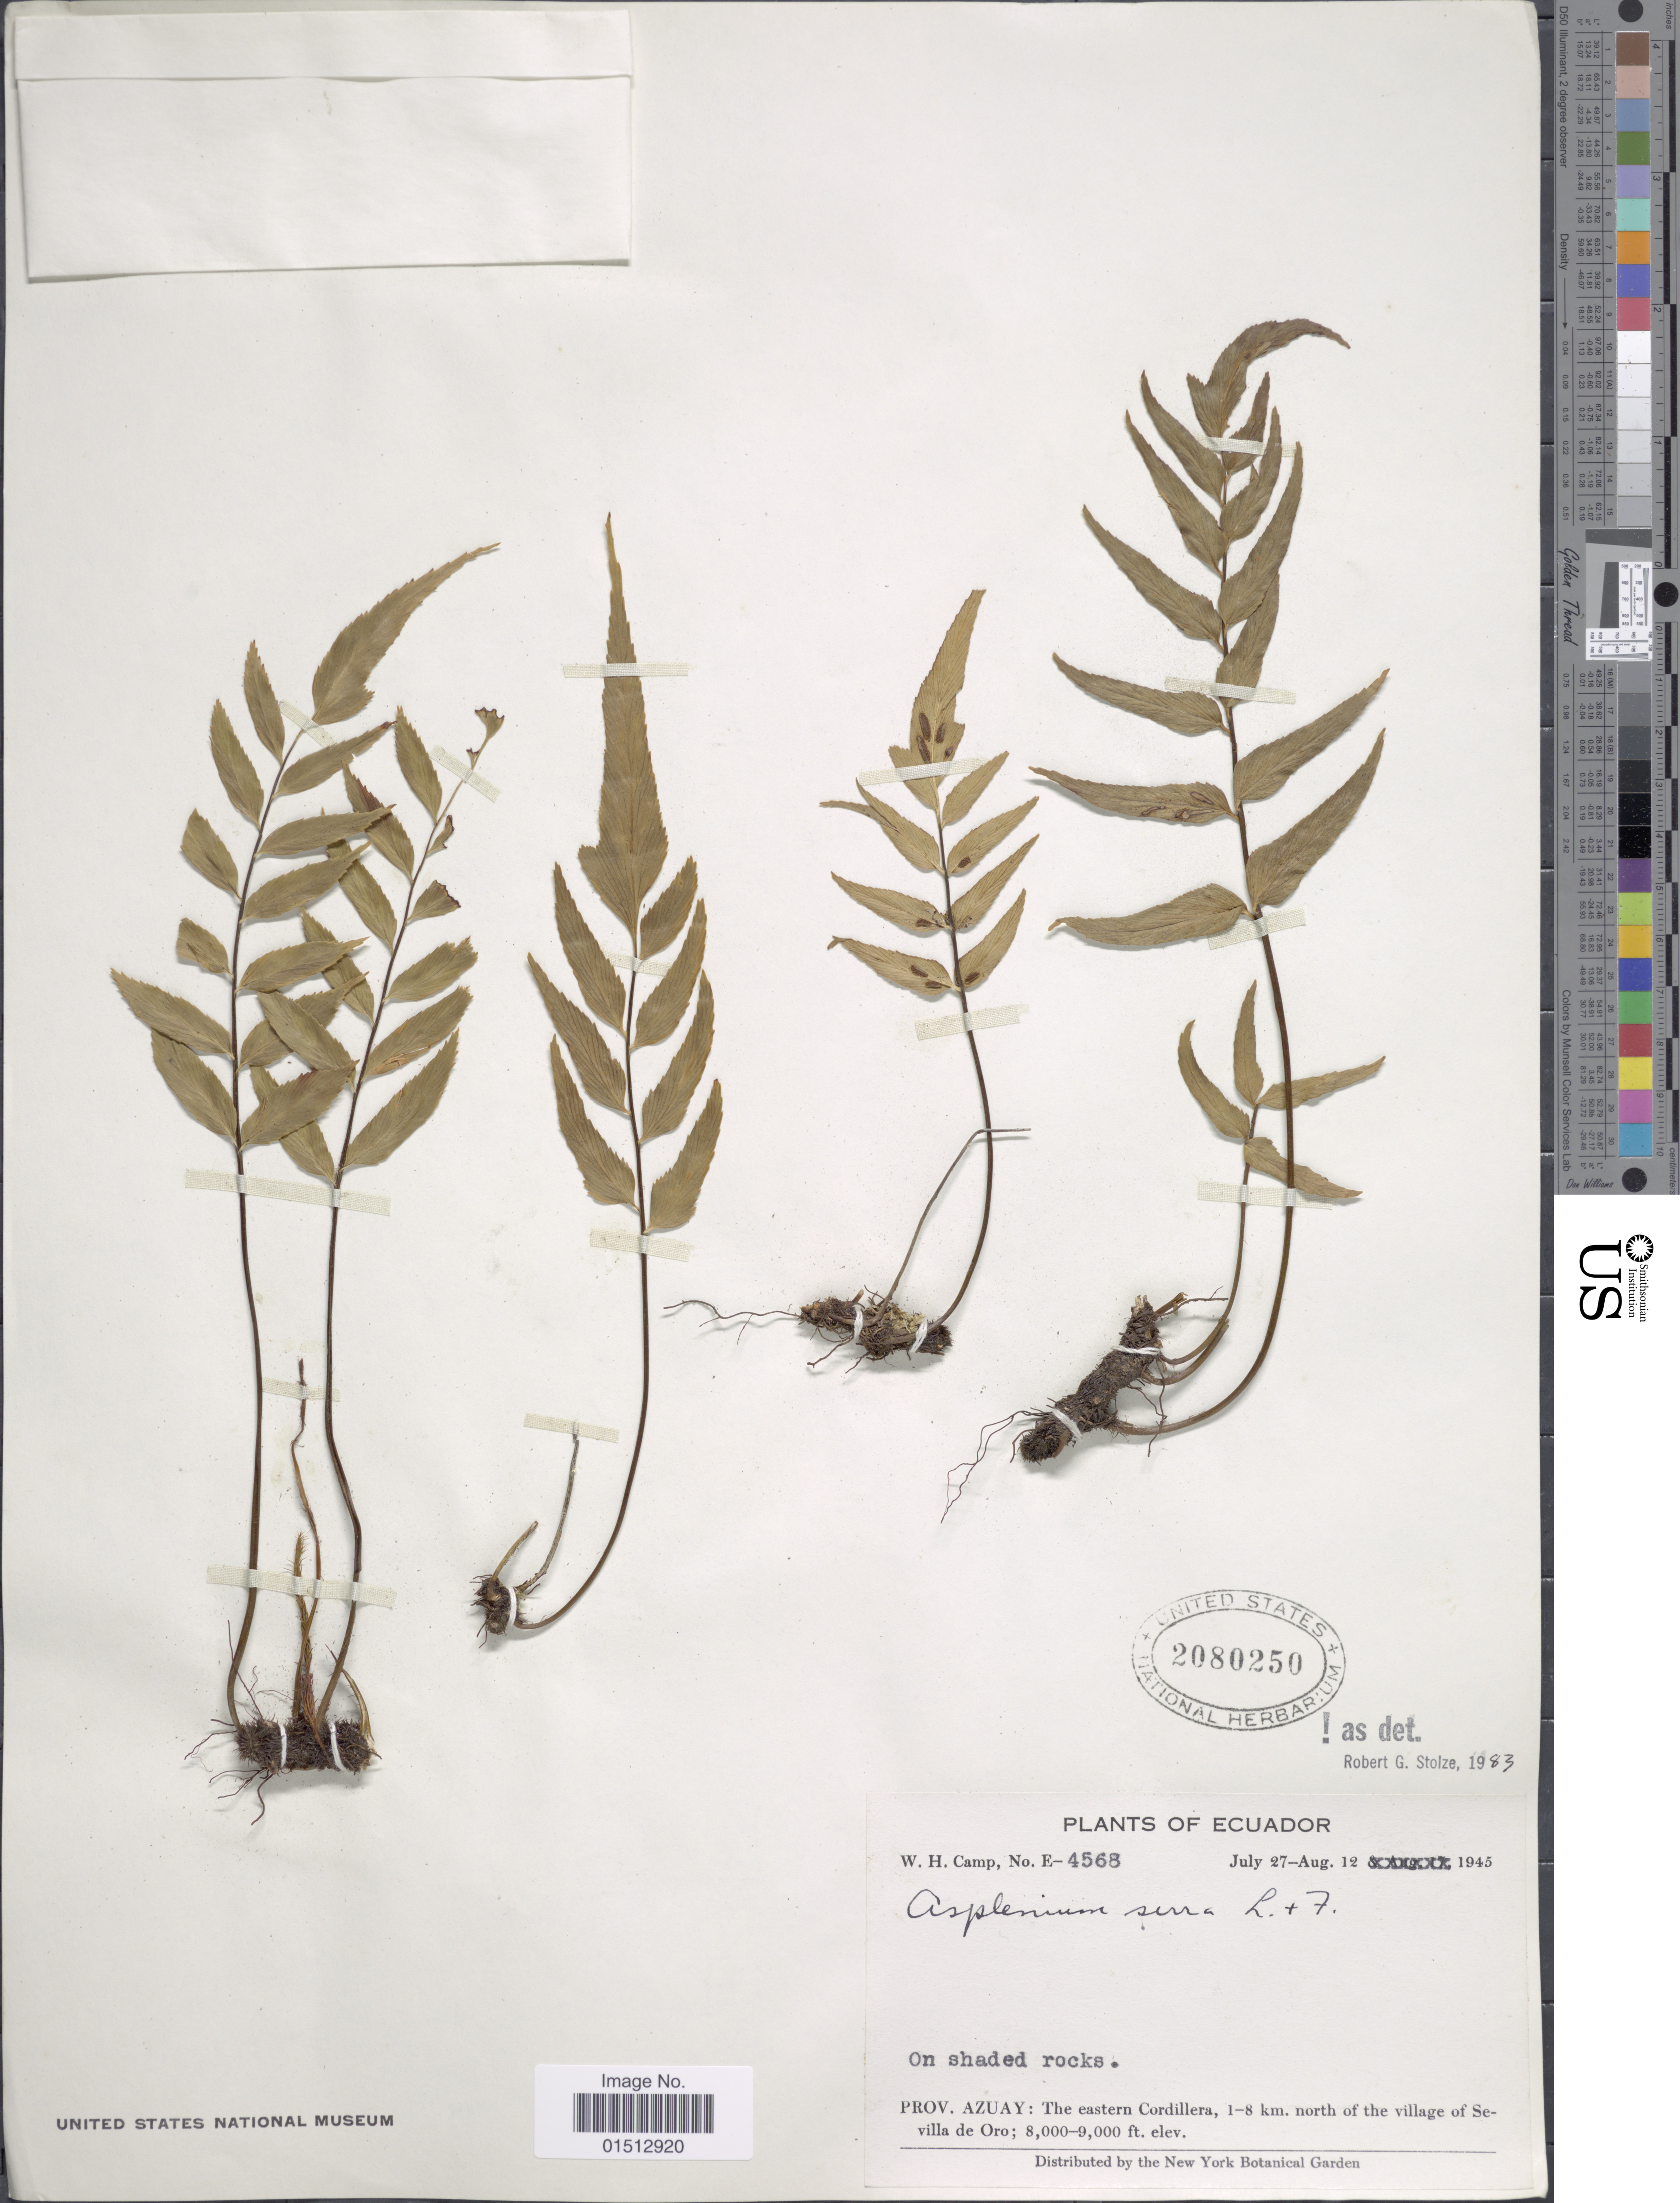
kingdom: Plantae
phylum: Tracheophyta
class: Polypodiopsida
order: Polypodiales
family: Aspleniaceae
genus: Asplenium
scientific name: Asplenium serra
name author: Langsd. & Fisch.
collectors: W. H. Camp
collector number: E-4568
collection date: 1945-07-27/1945-08-12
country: Ecuador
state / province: Azuay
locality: Ecuador, Prov. Azuay : The eastern Cordillera, 1-8 km. north of the village of Sevilla de Oro.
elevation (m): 2438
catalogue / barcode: US 2080250